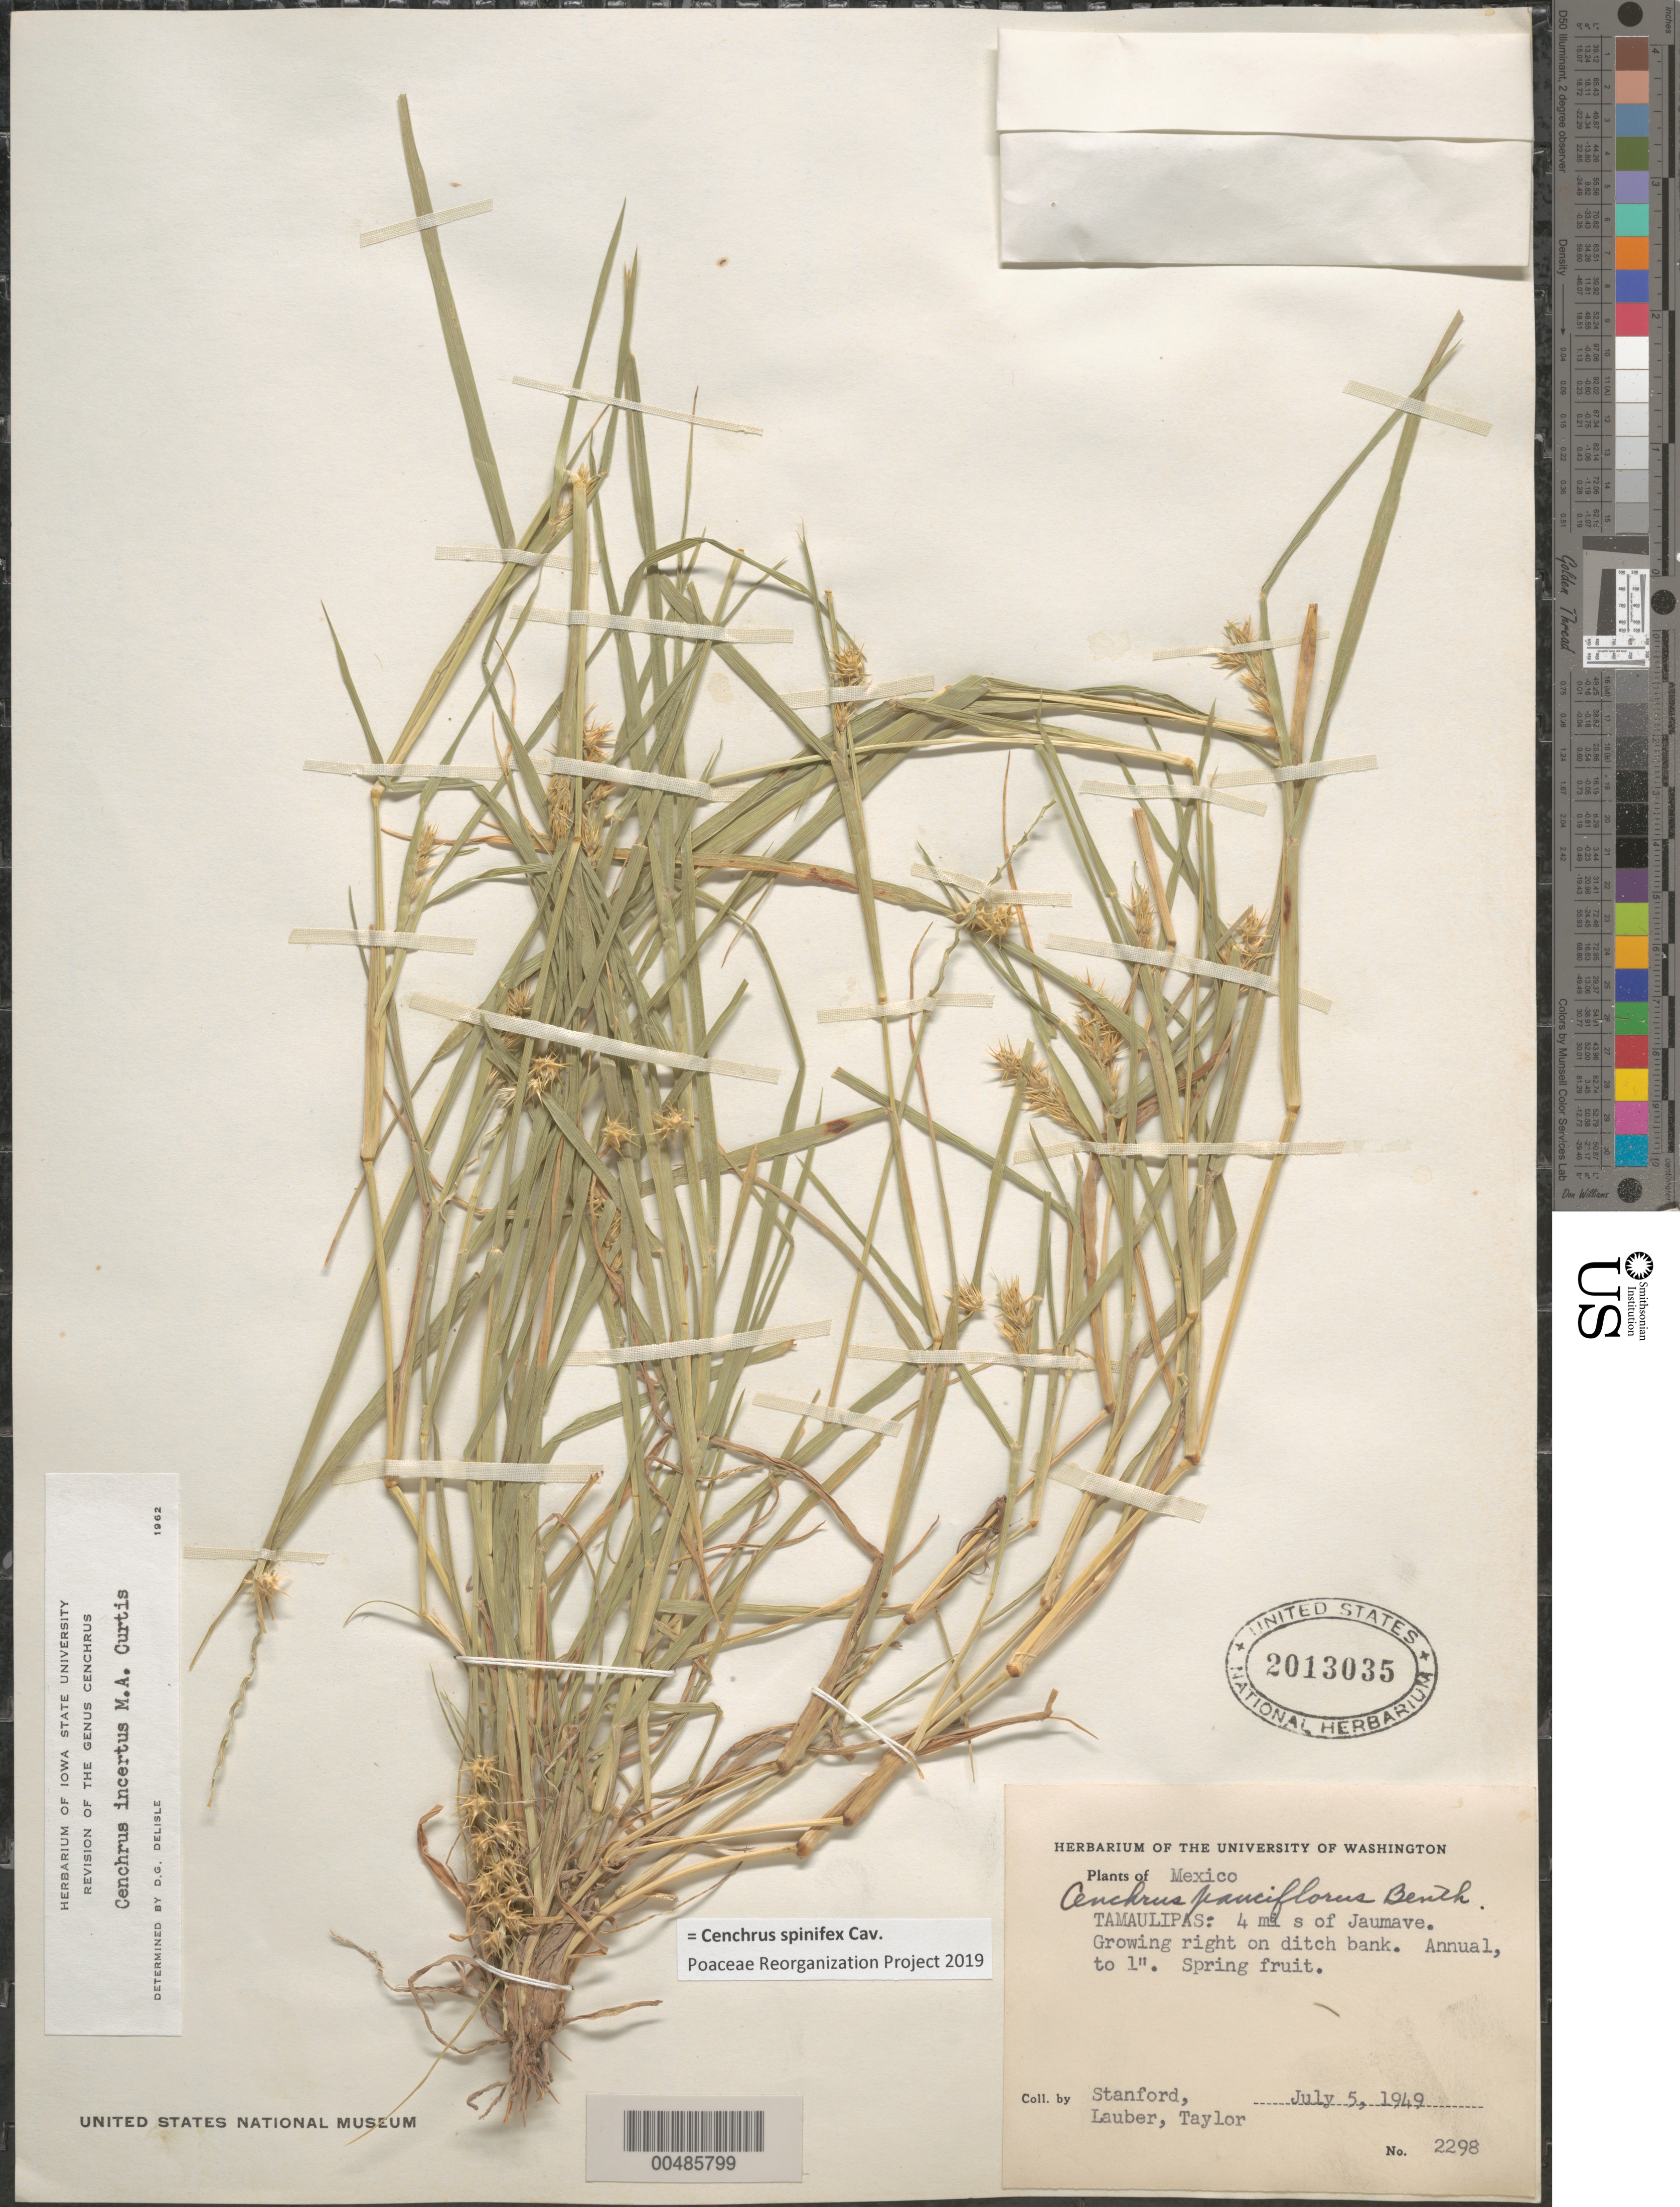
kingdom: Plantae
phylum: Tracheophyta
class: Liliopsida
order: Poales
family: Poaceae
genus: Cenchrus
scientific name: Cenchrus spinifex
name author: Cav.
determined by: Poaceae Reorganization Project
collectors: -. Stanford, -. Lauber & -- Taylor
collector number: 2298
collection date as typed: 5 Jul 1949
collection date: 1949-07-05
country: Mexico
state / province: Tamaulipas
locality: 4 mi S of Jaumave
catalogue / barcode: US 2013035